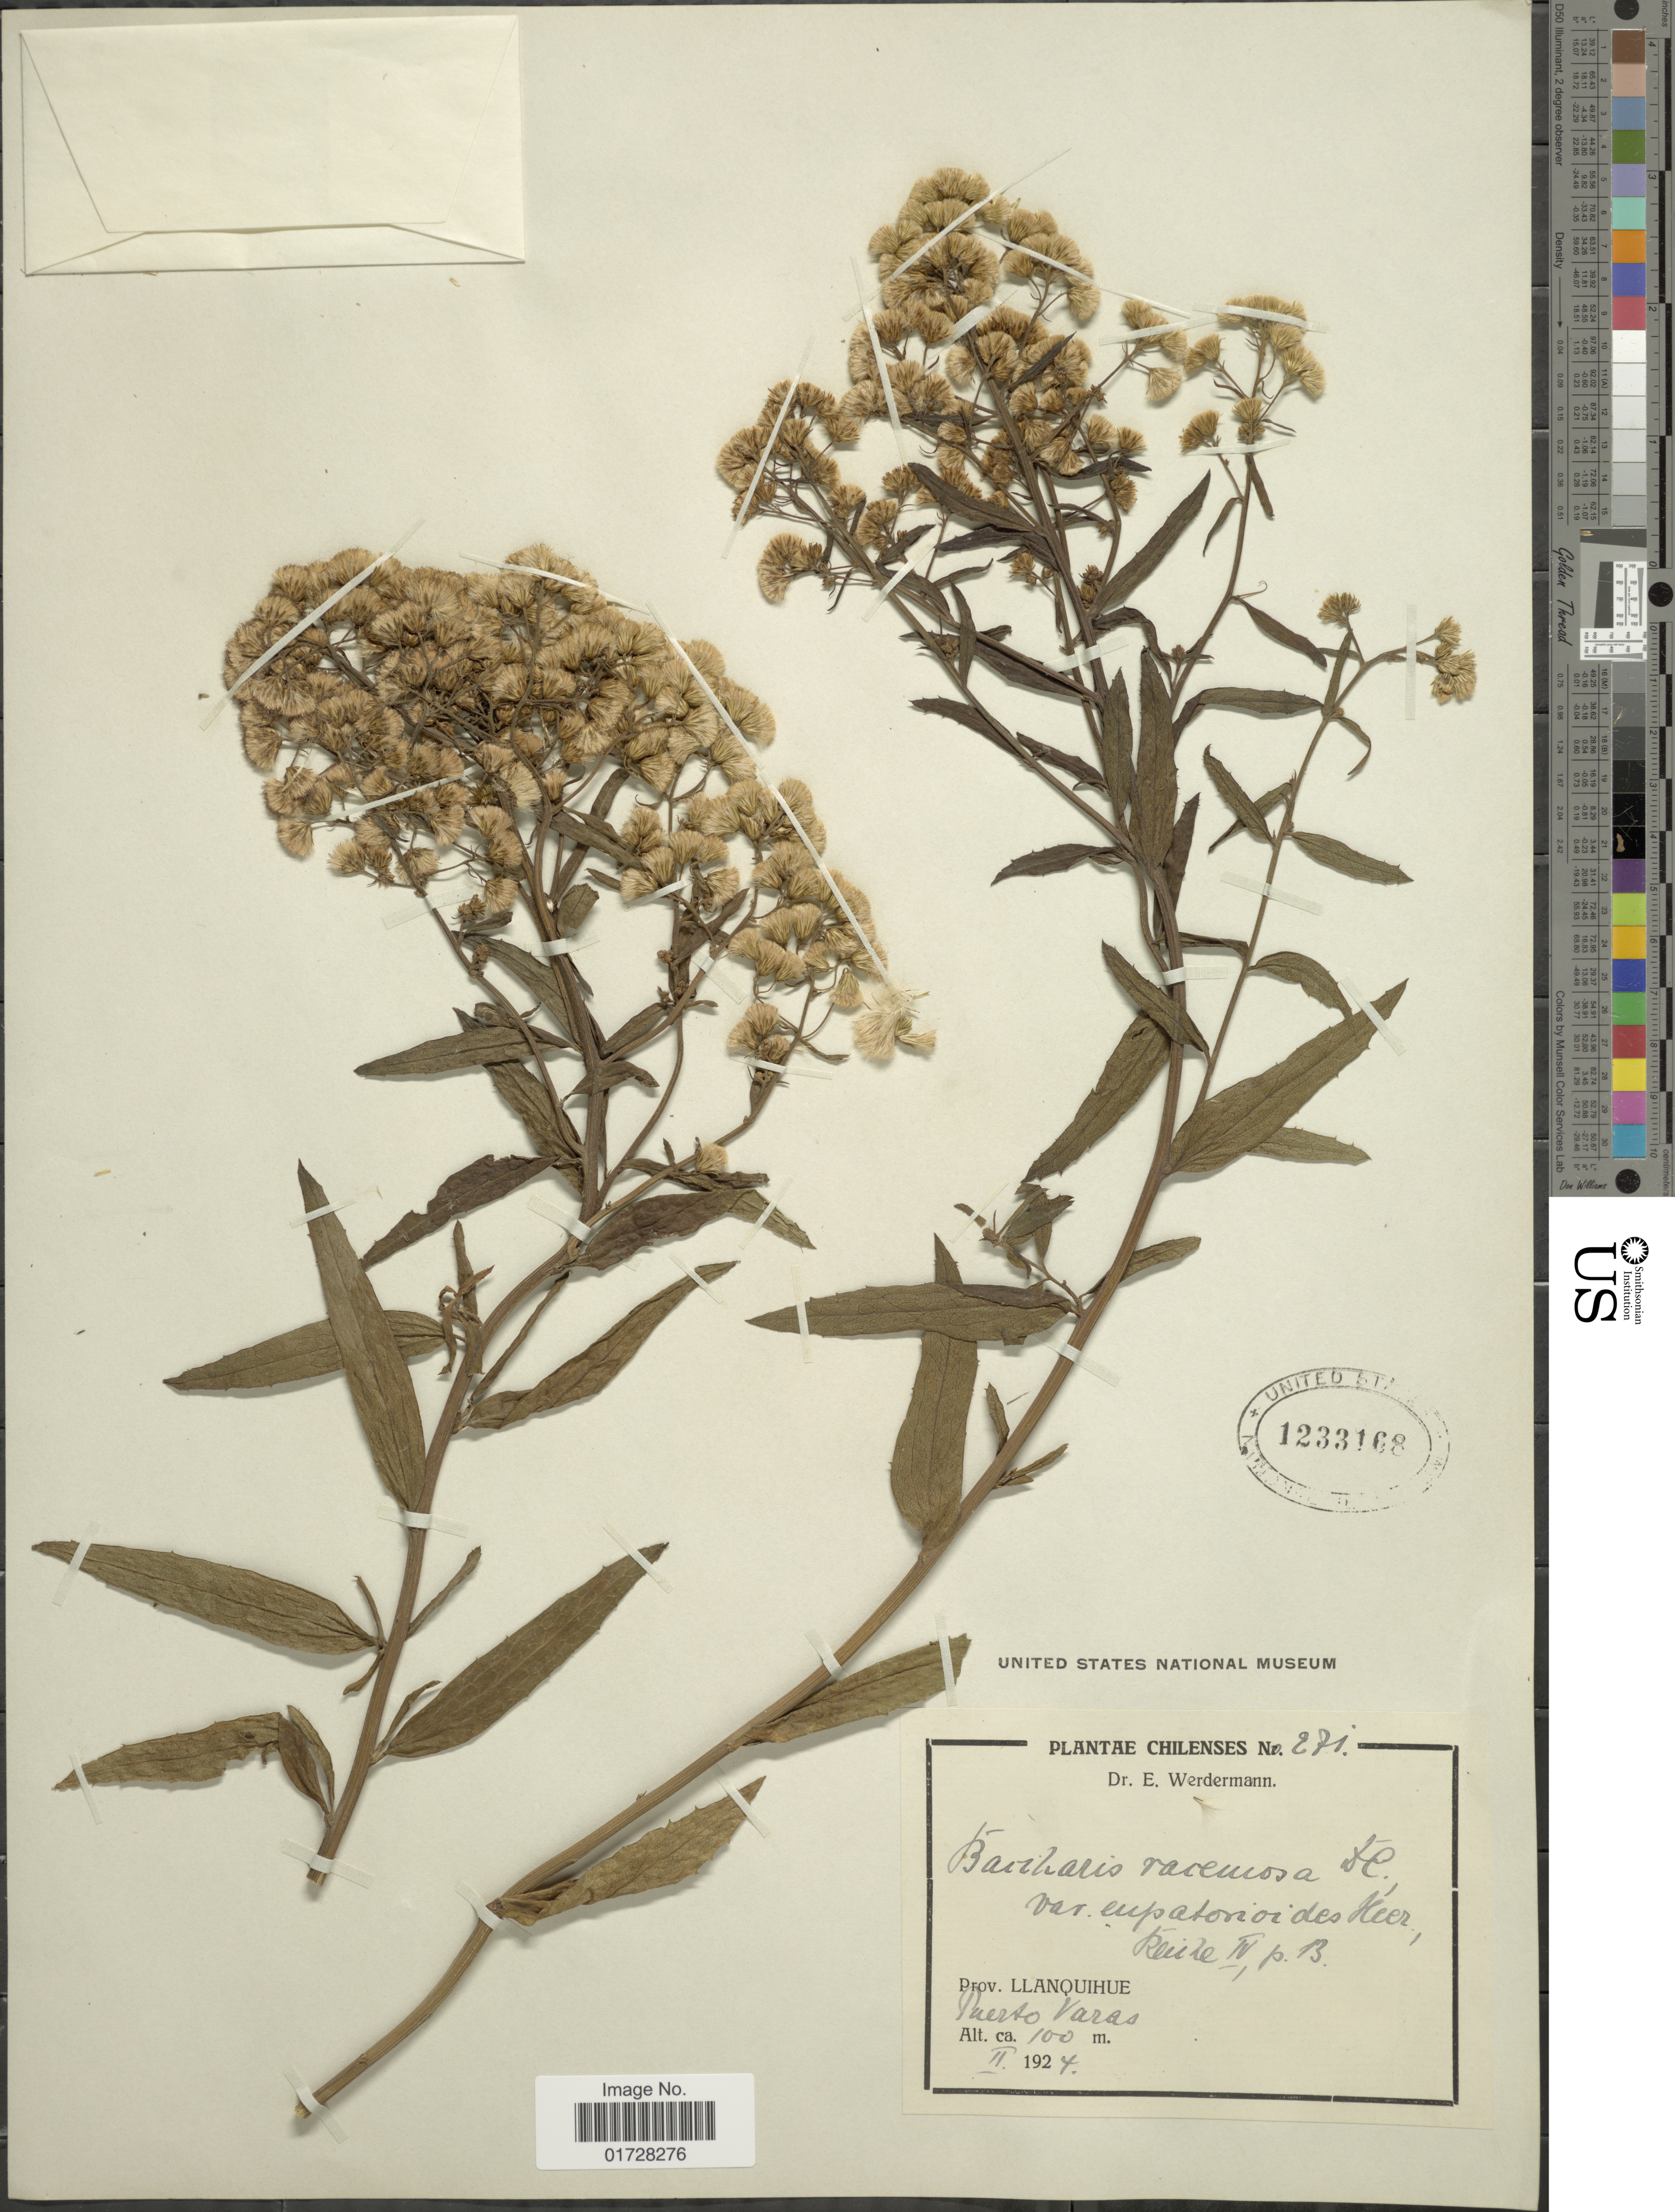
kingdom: Plantae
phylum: Tracheophyta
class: Magnoliopsida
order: Asterales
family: Asteraceae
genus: Baccharis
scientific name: Baccharis racemosa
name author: (Ruiz & Pav.) DC.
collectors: E. Werdermann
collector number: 27i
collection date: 1924-02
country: Chile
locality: Prov. Llanquihue, Puerto Varas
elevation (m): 100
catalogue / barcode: US 1233168